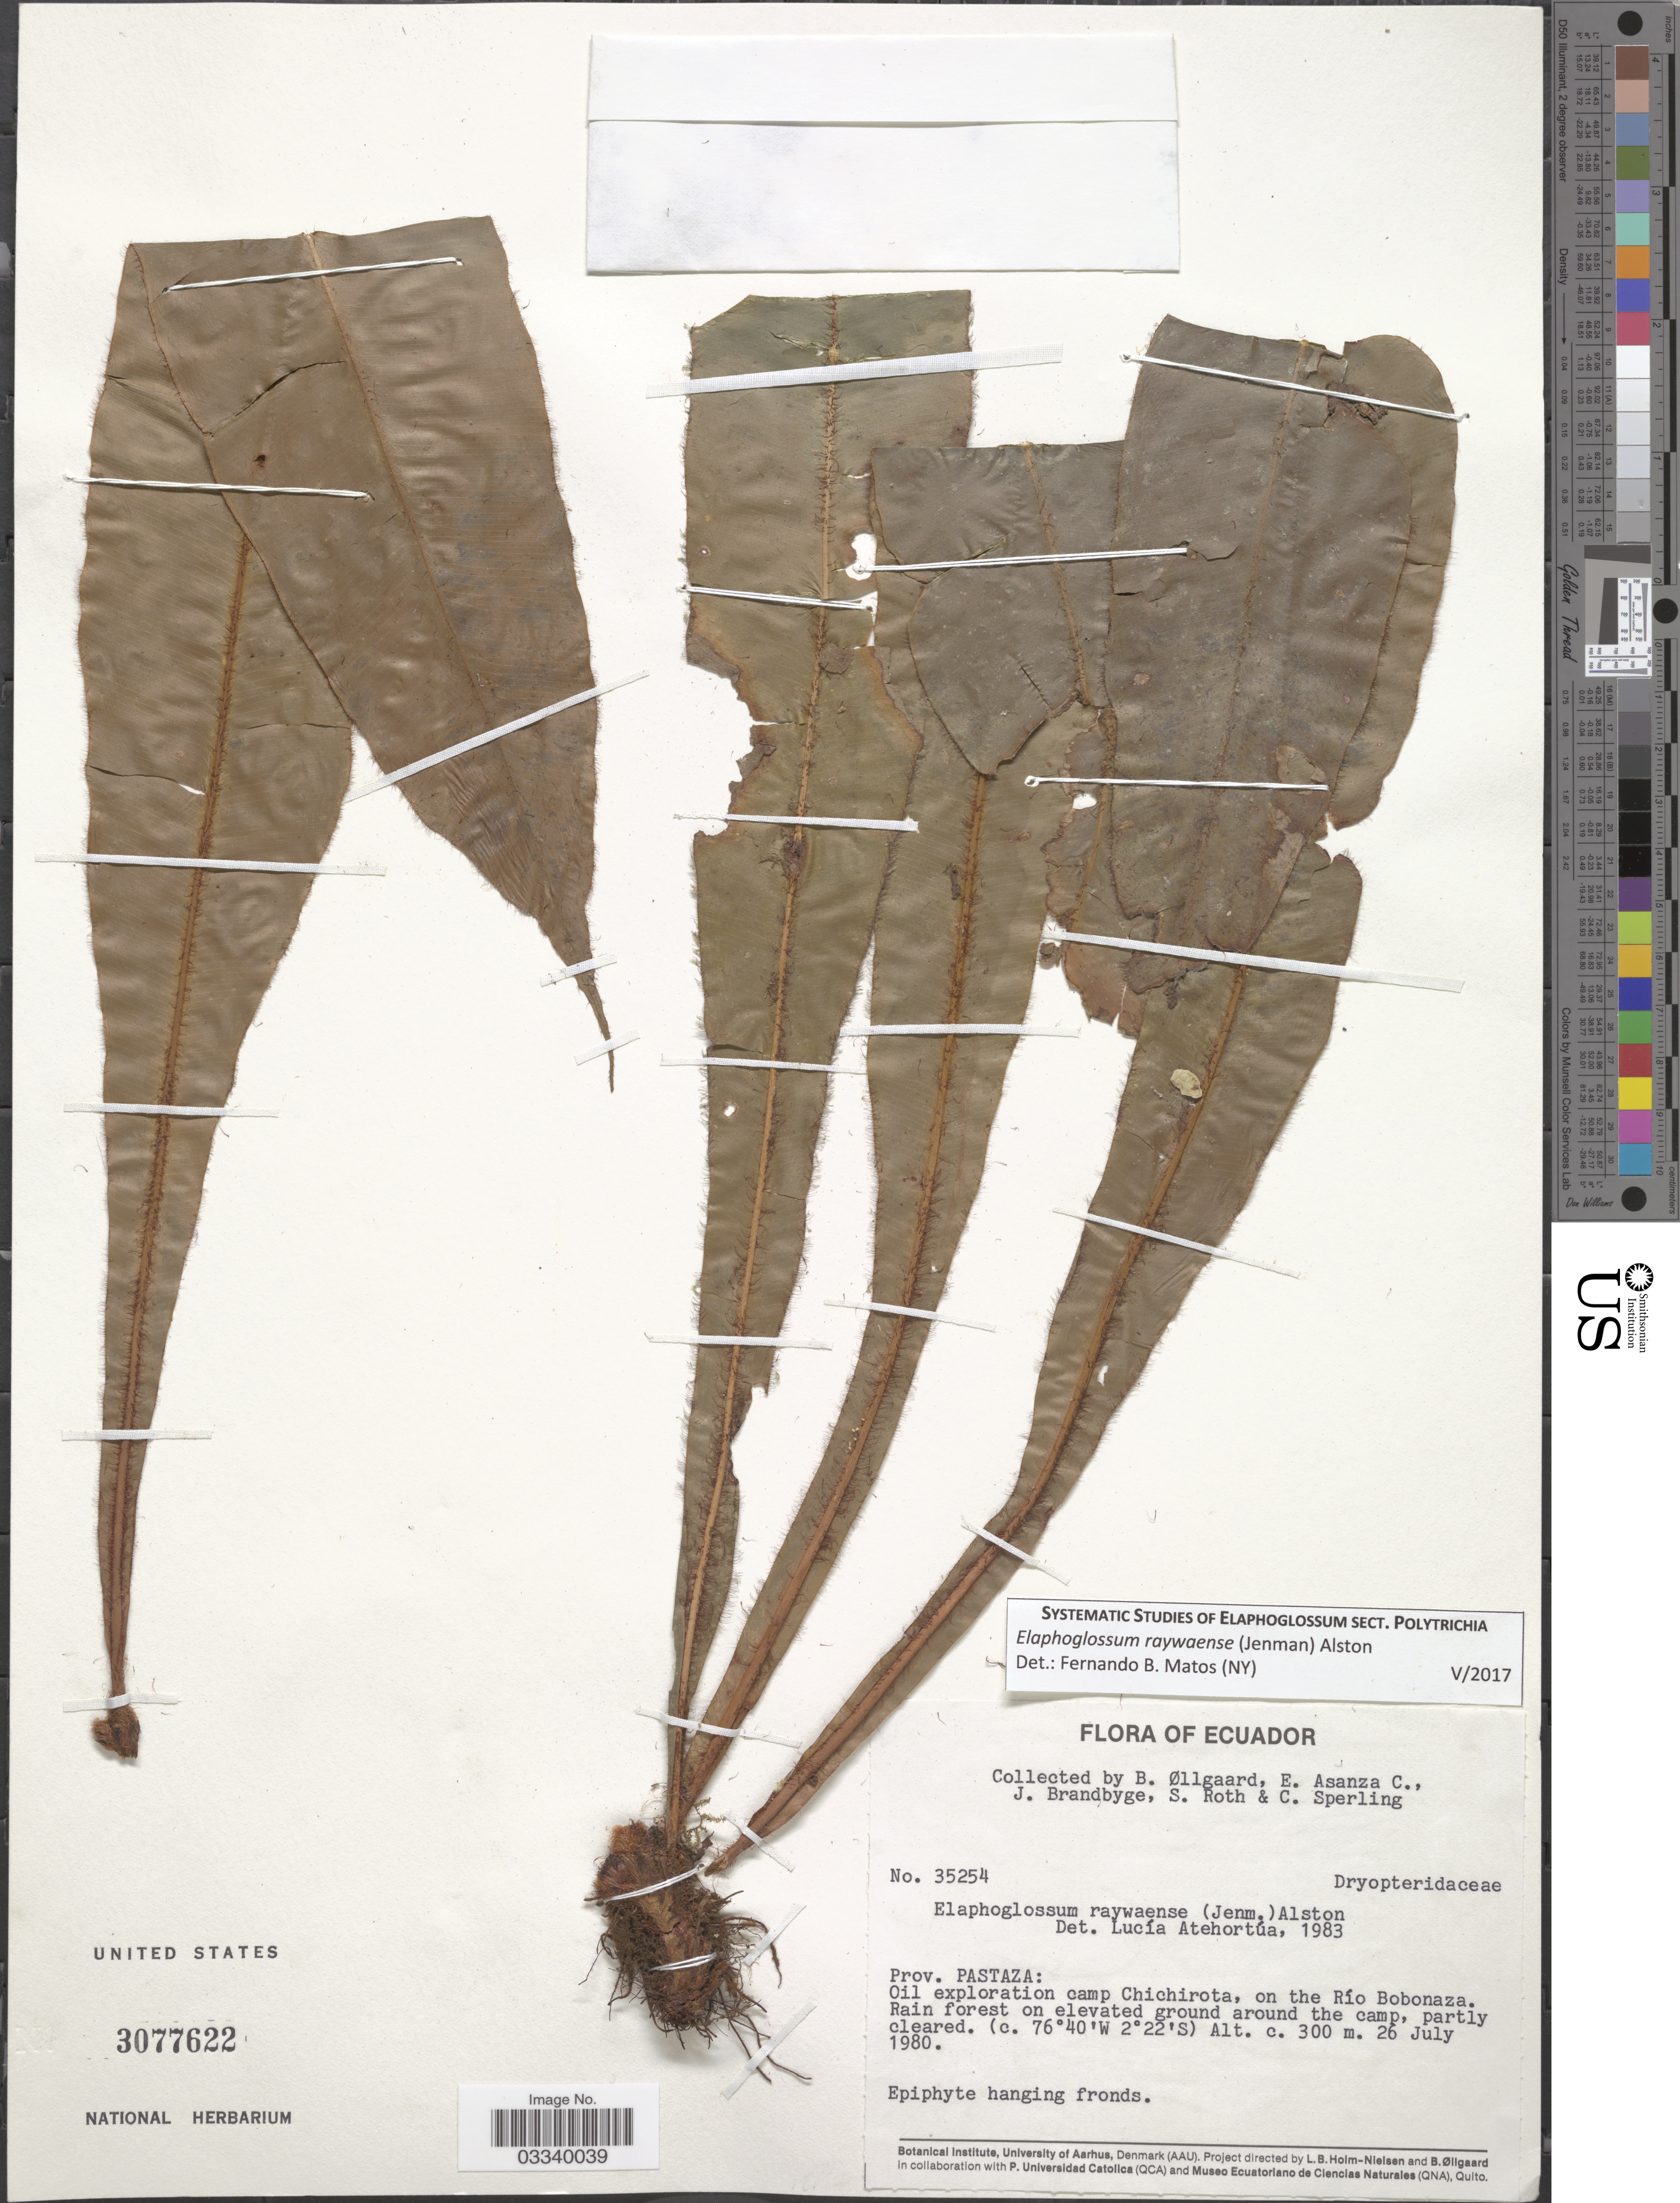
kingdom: Plantae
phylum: Tracheophyta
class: Polypodiopsida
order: Polypodiales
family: Dryopteridaceae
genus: Elaphoglossum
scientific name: Elaphoglossum raywaense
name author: (Jenman) Alston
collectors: B. Øllgaard, E. Asanza C., J. Brandbyge, S. Roth & C. Sperling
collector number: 35254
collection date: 1980-07-26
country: Ecuador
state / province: Pastaza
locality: Oil exploration camp Chichirota, on the Río Bobonaza.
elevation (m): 300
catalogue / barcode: US 3077622